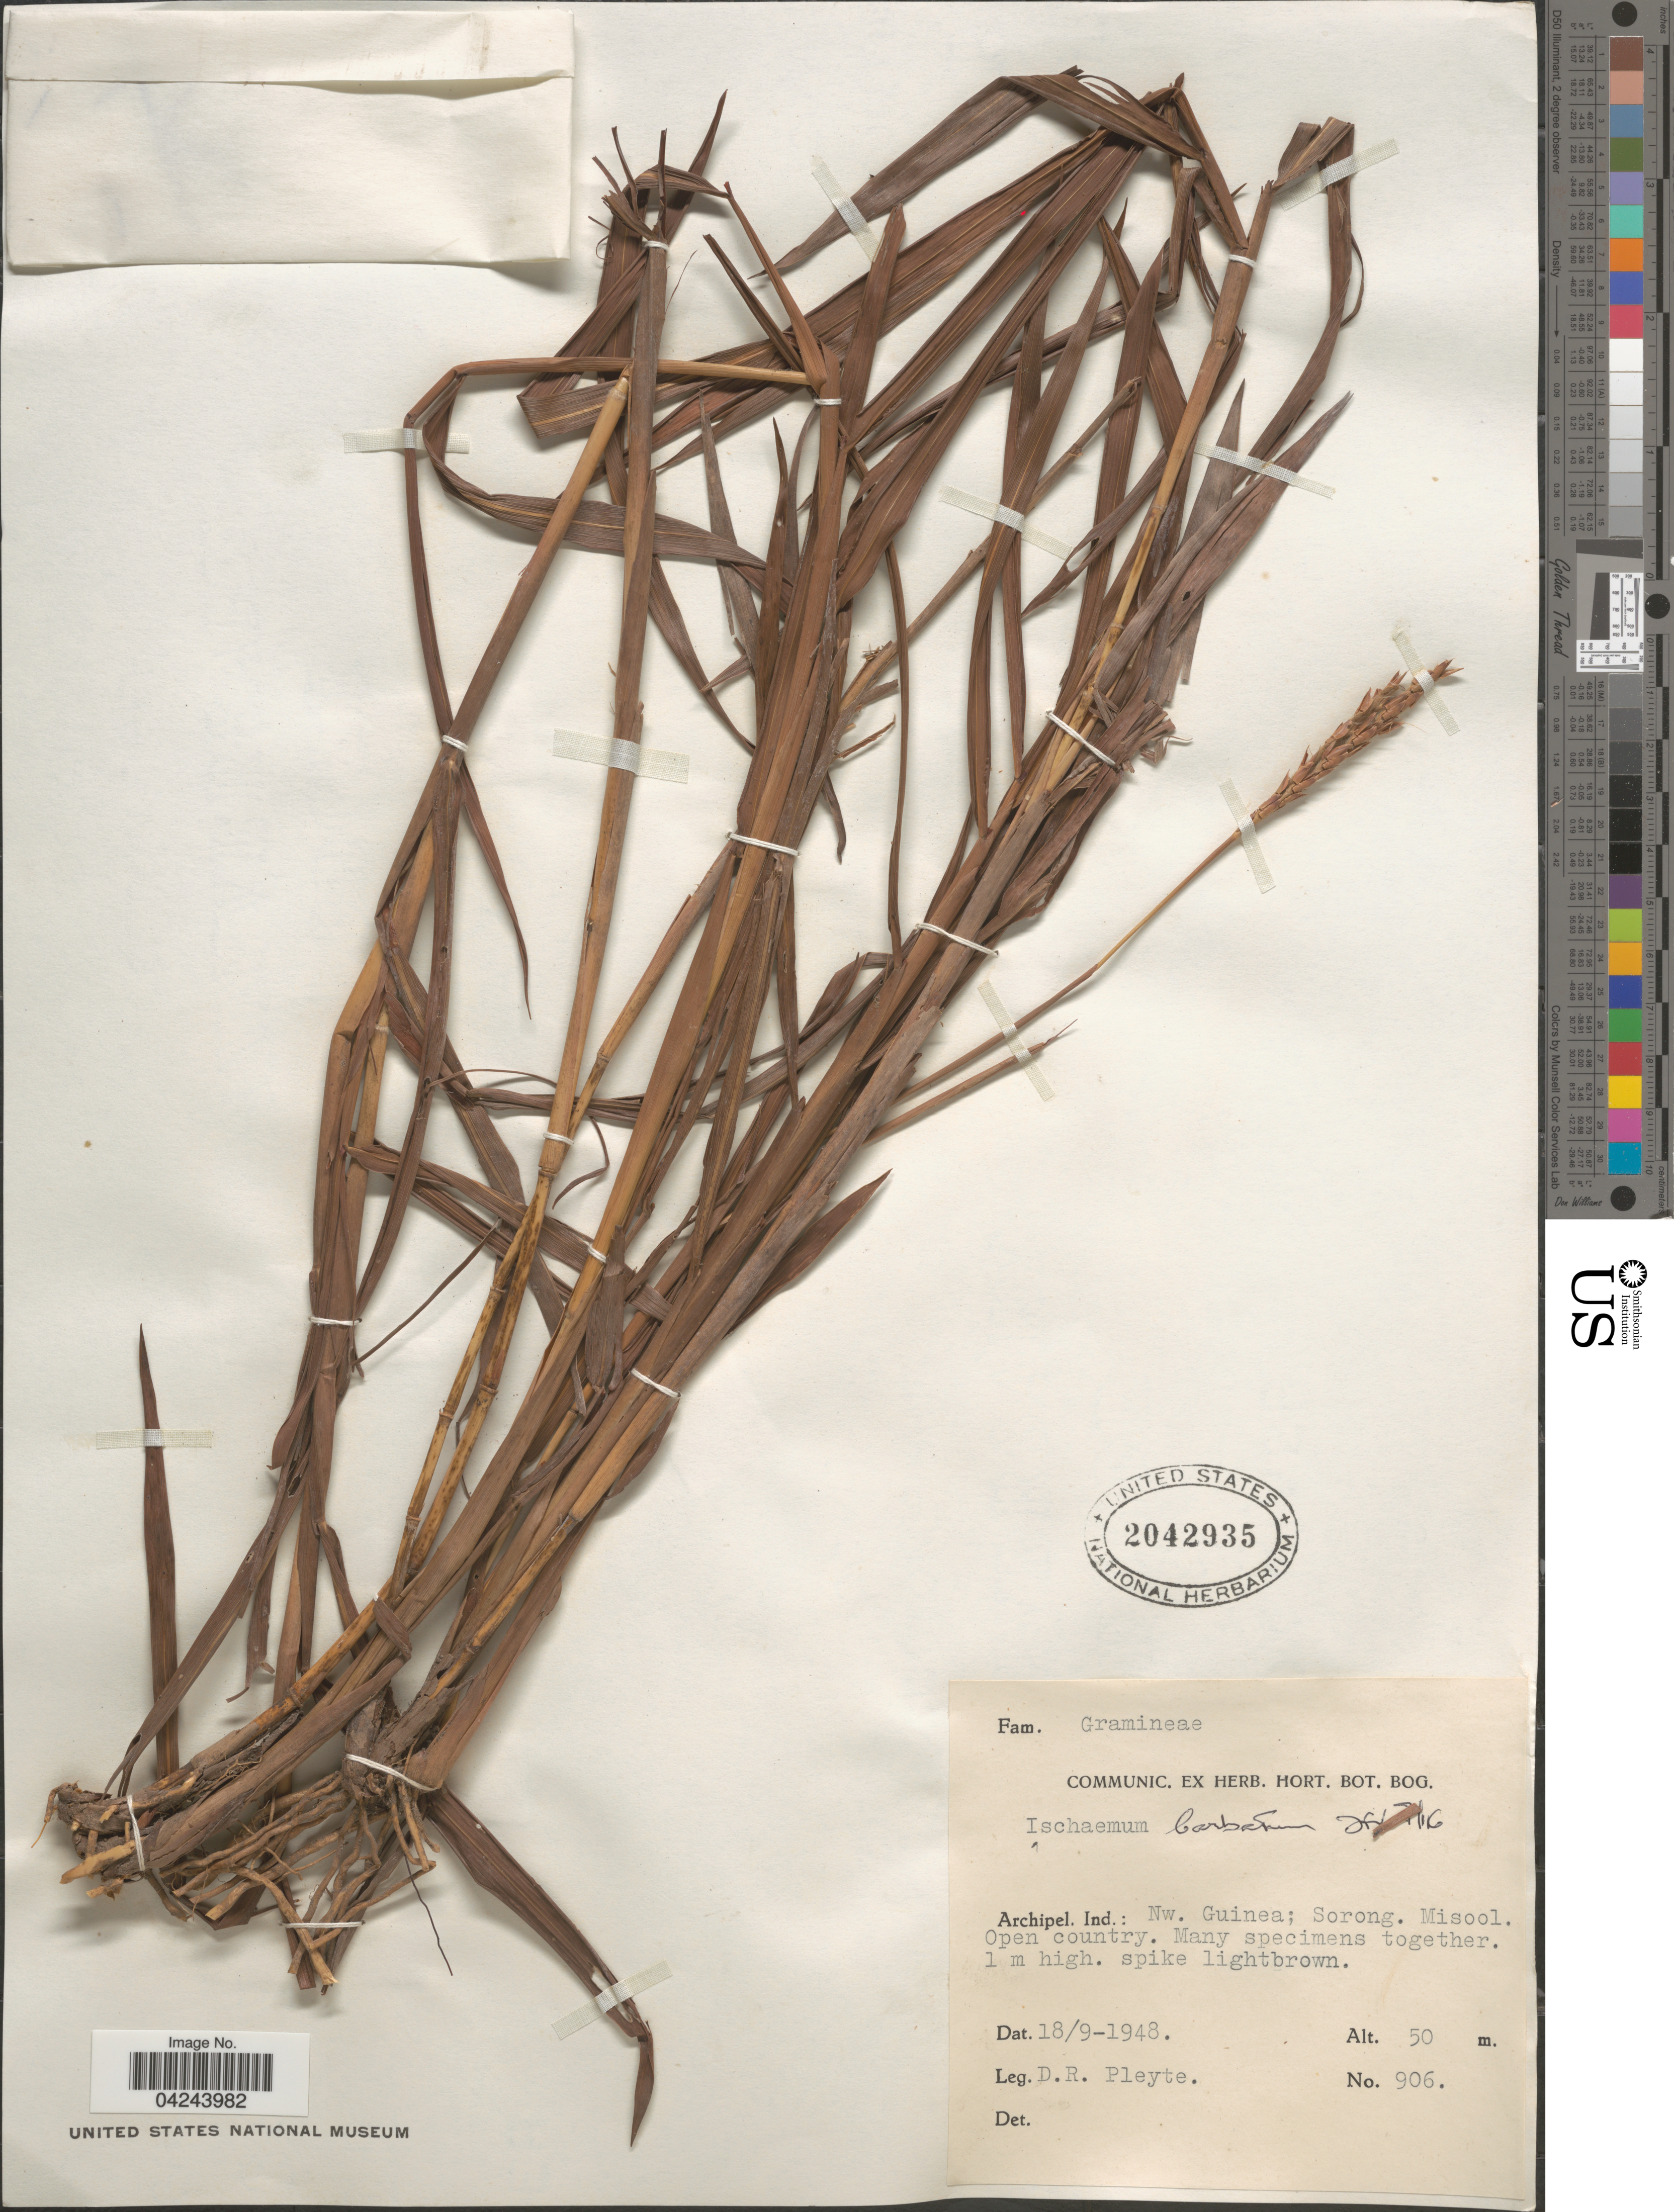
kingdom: Plantae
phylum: Tracheophyta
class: Liliopsida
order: Poales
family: Poaceae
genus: Ischaemum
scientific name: Ischaemum sp.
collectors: D. Pleyte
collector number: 906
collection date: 1948-09-18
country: Indonesia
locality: Archipel. Ind.: Nw. Guinea; Sorong. Misool. Open country.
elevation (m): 50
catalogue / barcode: US 2042935